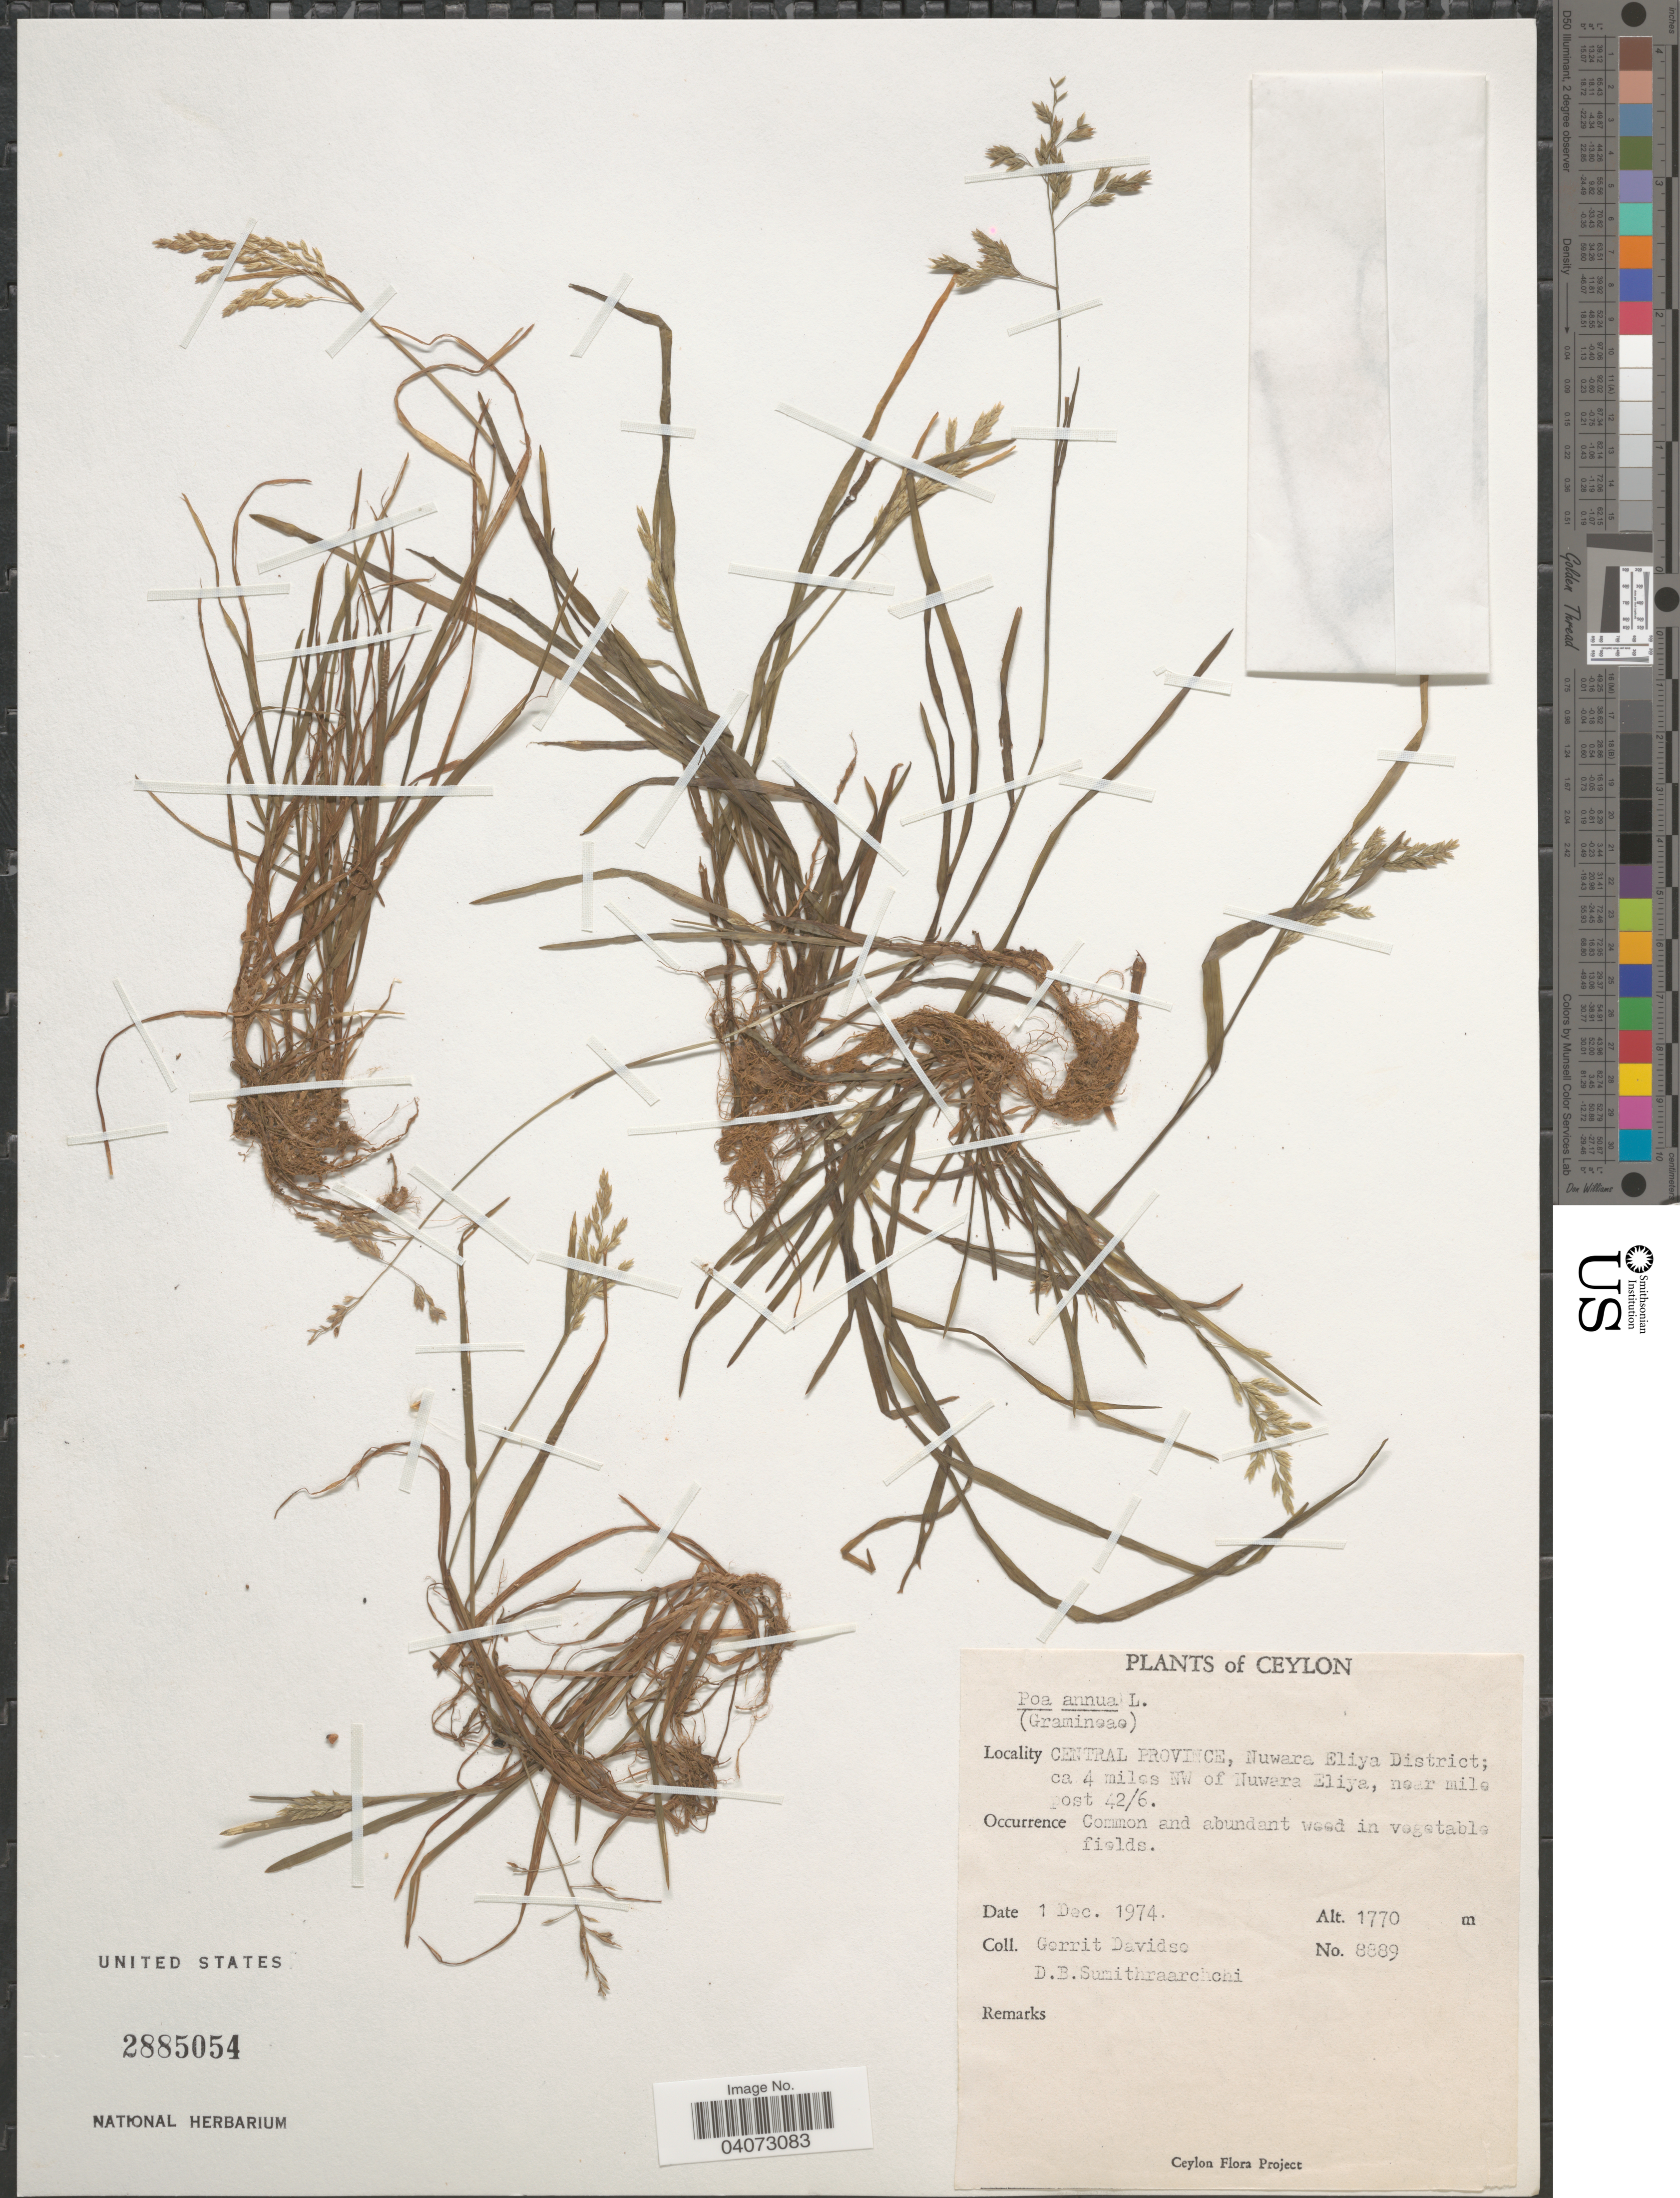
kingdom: Plantae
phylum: Tracheophyta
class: Liliopsida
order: Poales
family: Poaceae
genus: Poa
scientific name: Poa annua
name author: L.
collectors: G. Davidse & D. B. Sumithraarachchi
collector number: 8889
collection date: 1974-12-01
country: Sri Lanka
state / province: Central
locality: Ceylon. Central Province, Nuwara Eliya District; ca 4 miles NW of Nuwara Eliya, near mile post 42/6. Common and abundant weed in vegetable fields.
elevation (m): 1770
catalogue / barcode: US 2885054